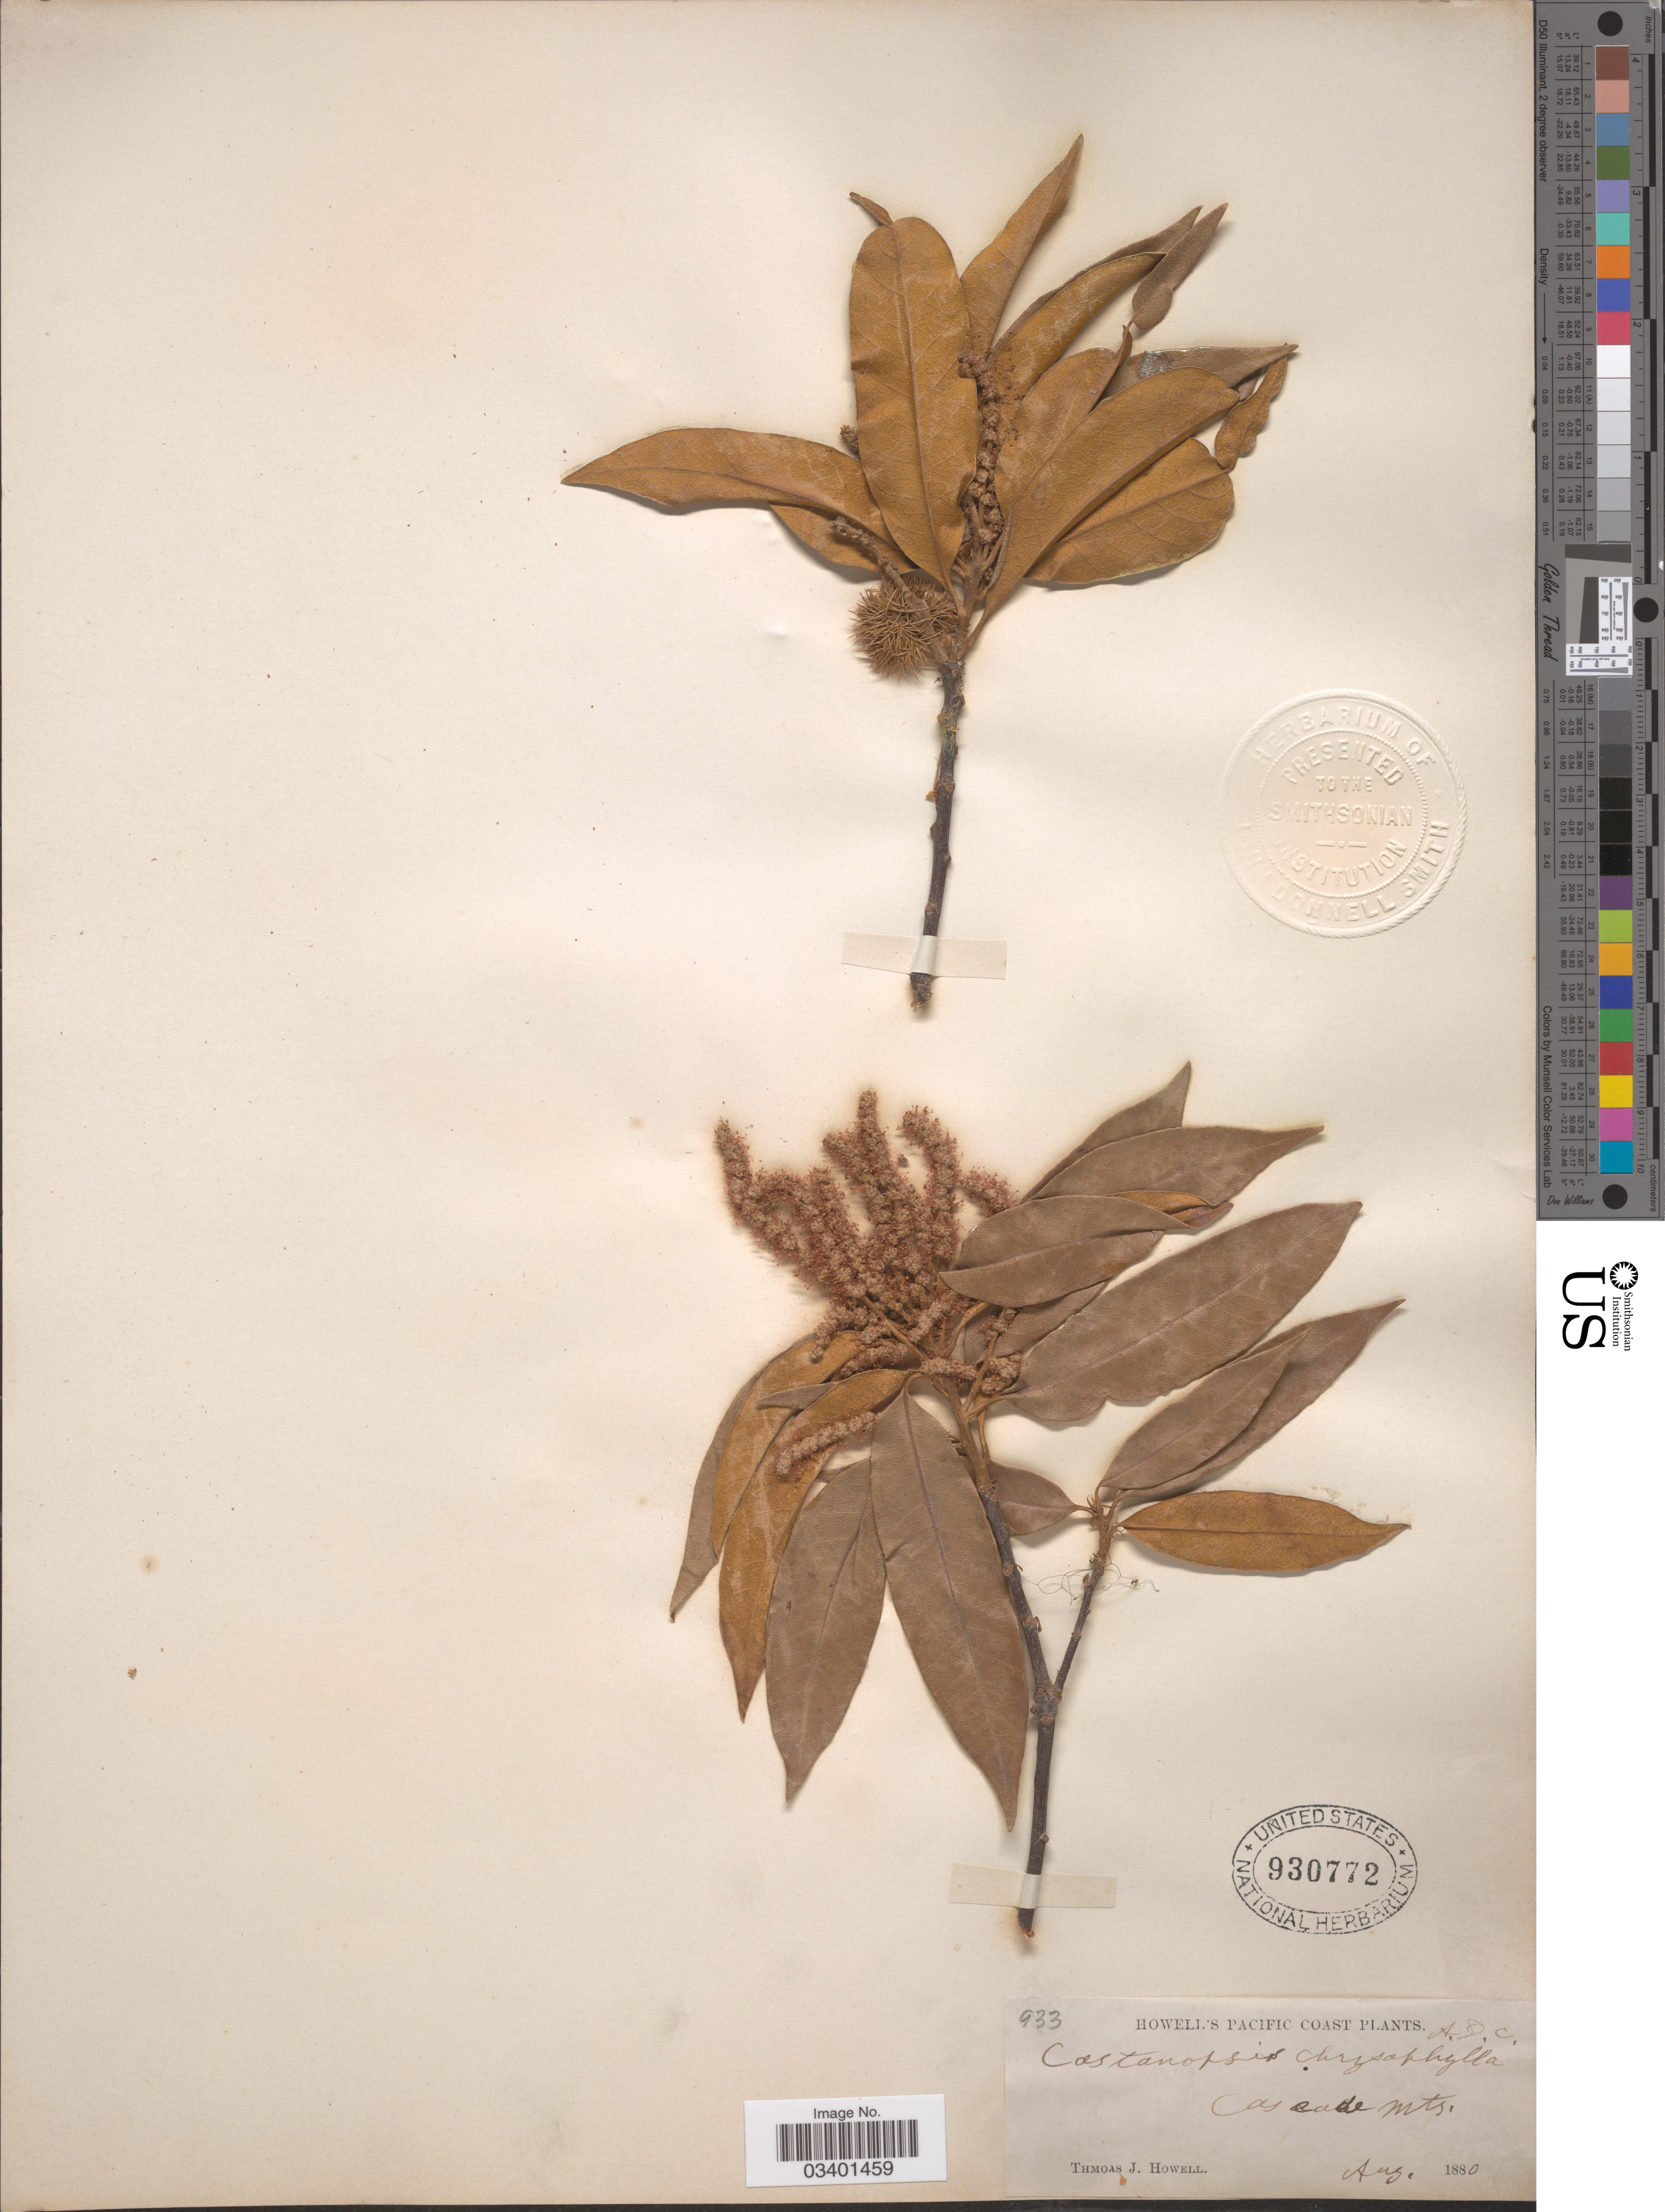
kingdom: Plantae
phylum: Tracheophyta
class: Magnoliopsida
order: Fagales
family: Fagaceae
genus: Chrysolepis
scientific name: Chrysolepis chrysophylla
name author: (Douglas ex Hook.) Hjelmq.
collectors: T. J. Howell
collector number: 933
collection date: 1880-08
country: United States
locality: Cascade Mts.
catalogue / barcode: US 930772